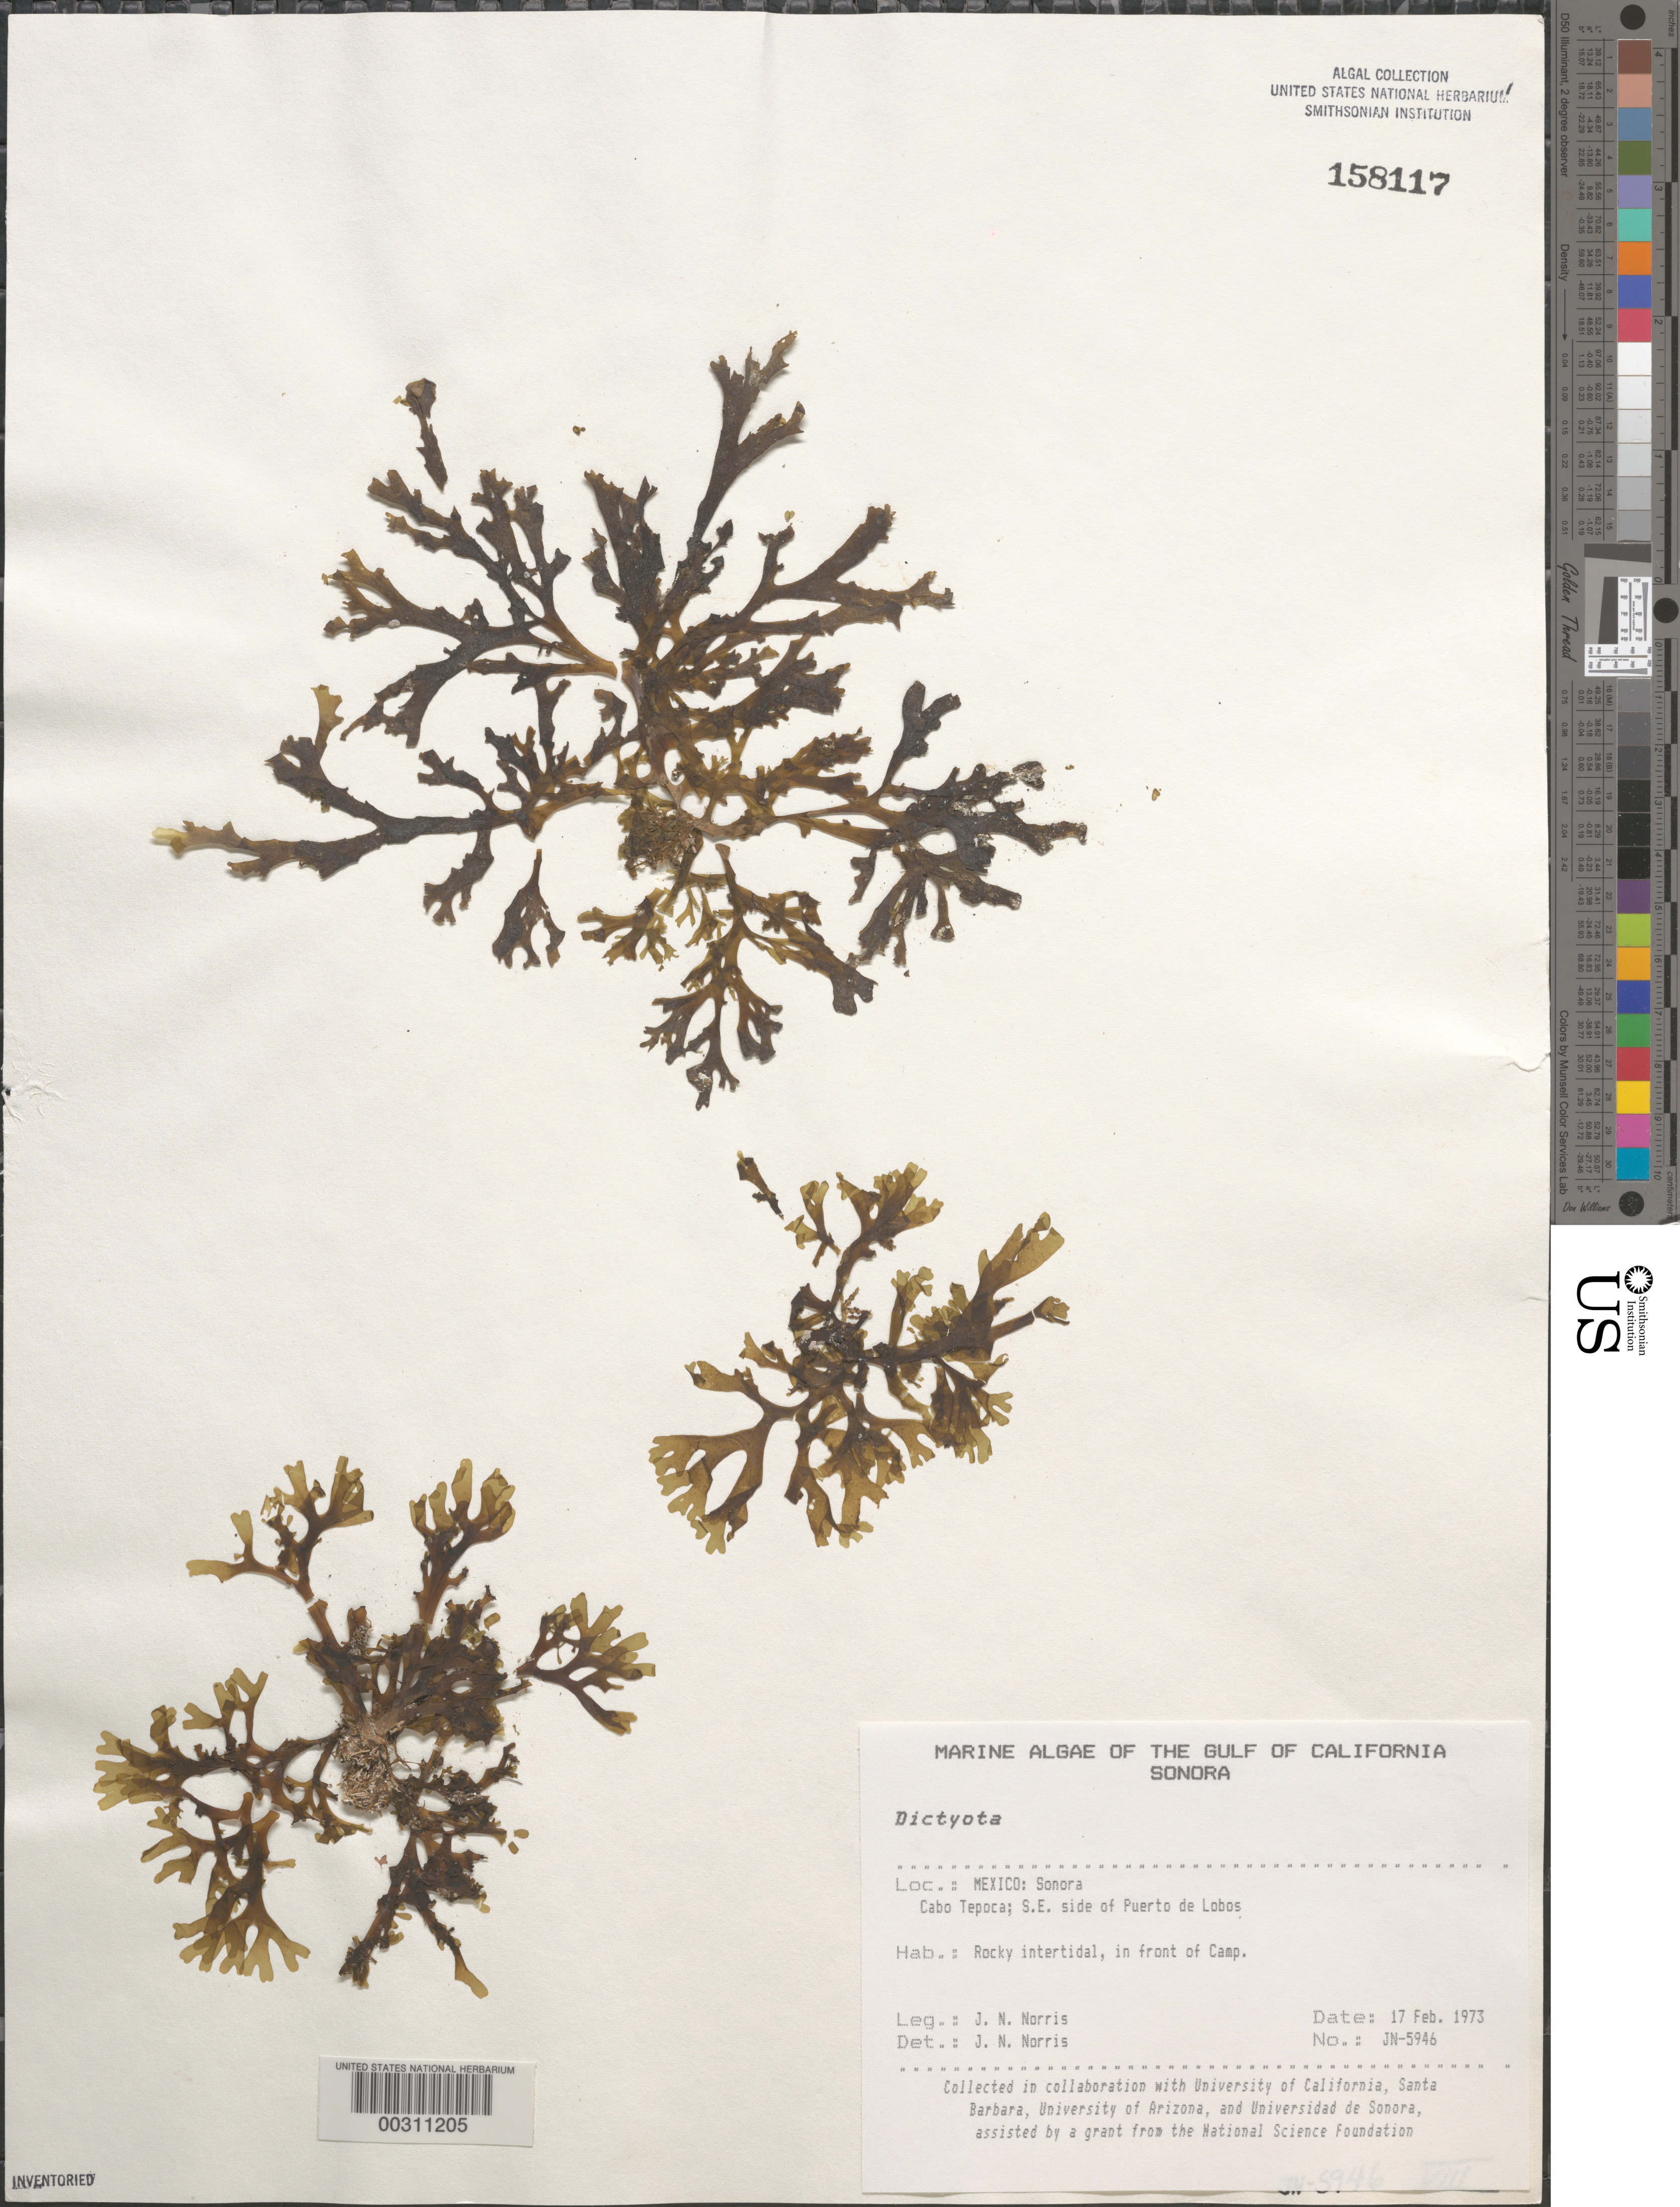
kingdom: Chromista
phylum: Ochrophyta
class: Phaeophyceae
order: Dictyotales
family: Dictyotaceae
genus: Dictyota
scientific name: Dictyota sp.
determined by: Norris, James N.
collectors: J. N. Norris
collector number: JN-5946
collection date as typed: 17 Feb 1973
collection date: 1973-02-17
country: Mexico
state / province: Sonora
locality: Cabo Tepoca, Puerto de Lobos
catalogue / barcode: US 158117